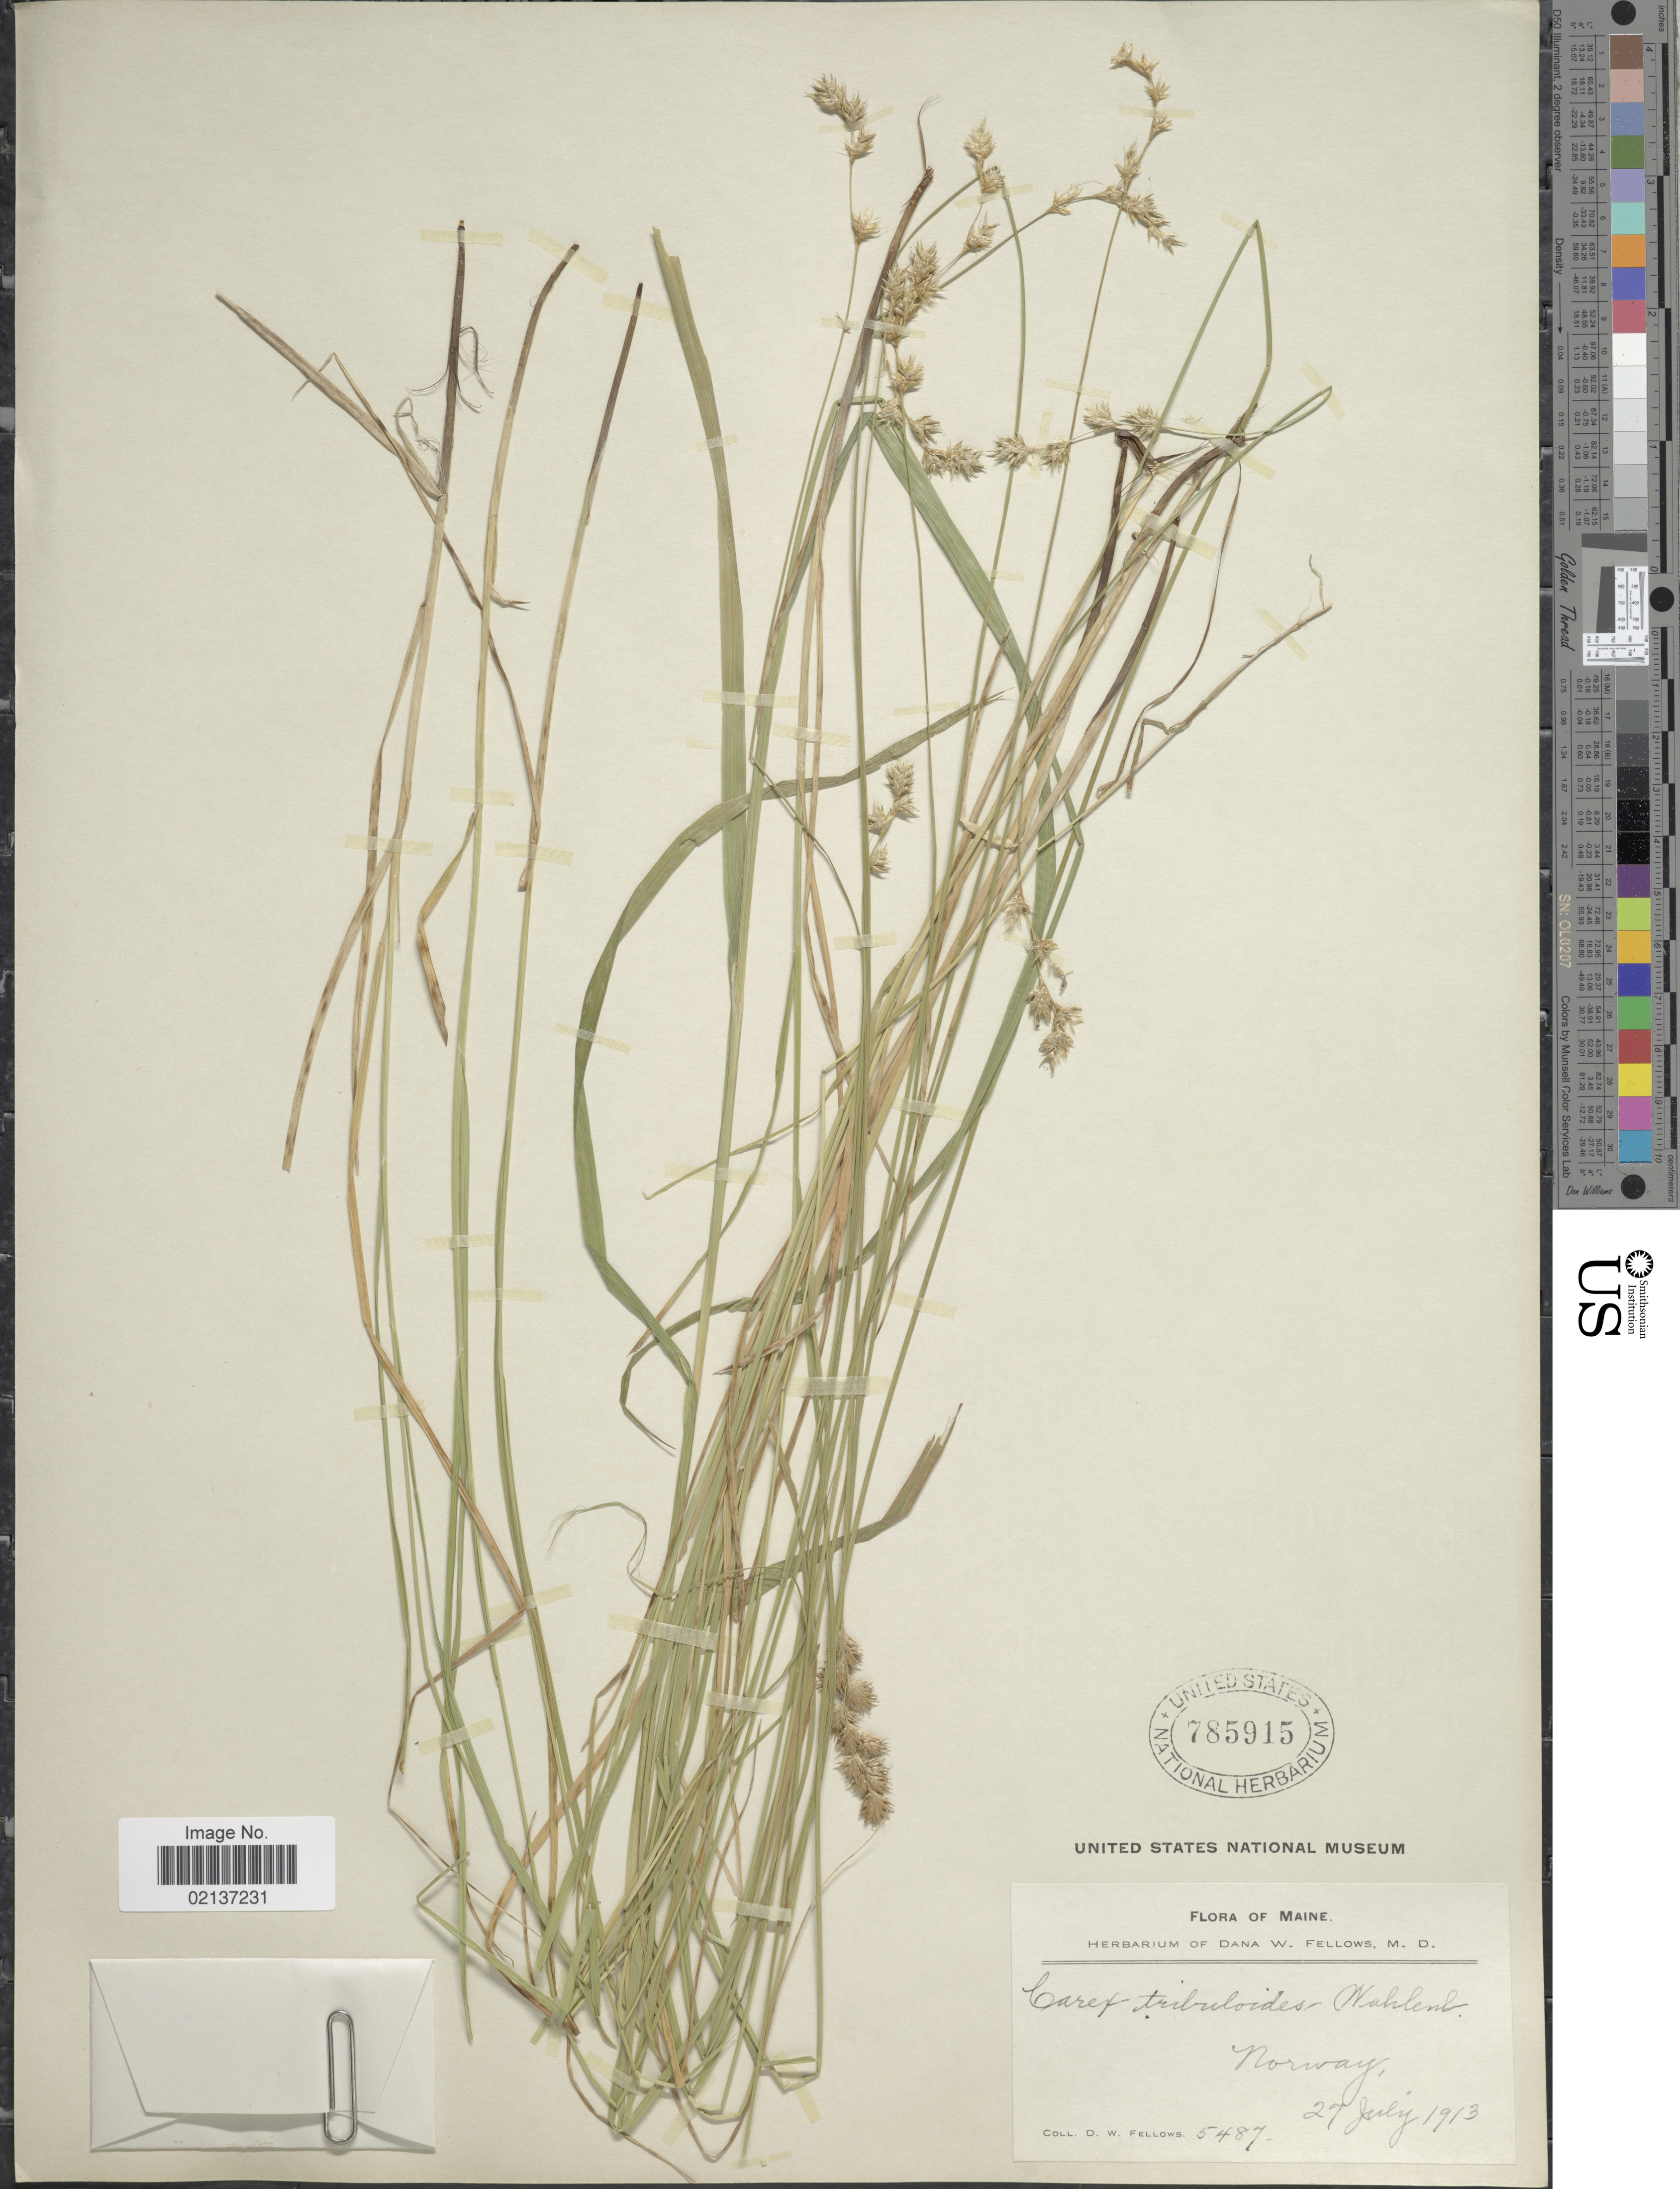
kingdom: Plantae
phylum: Tracheophyta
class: Liliopsida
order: Poales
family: Cyperaceae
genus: Carex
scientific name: Carex tribuloides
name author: Wahlenb.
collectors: D. W. Fellows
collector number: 5487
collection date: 1913-07-27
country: United States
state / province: Maine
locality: Norway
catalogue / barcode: US 785915